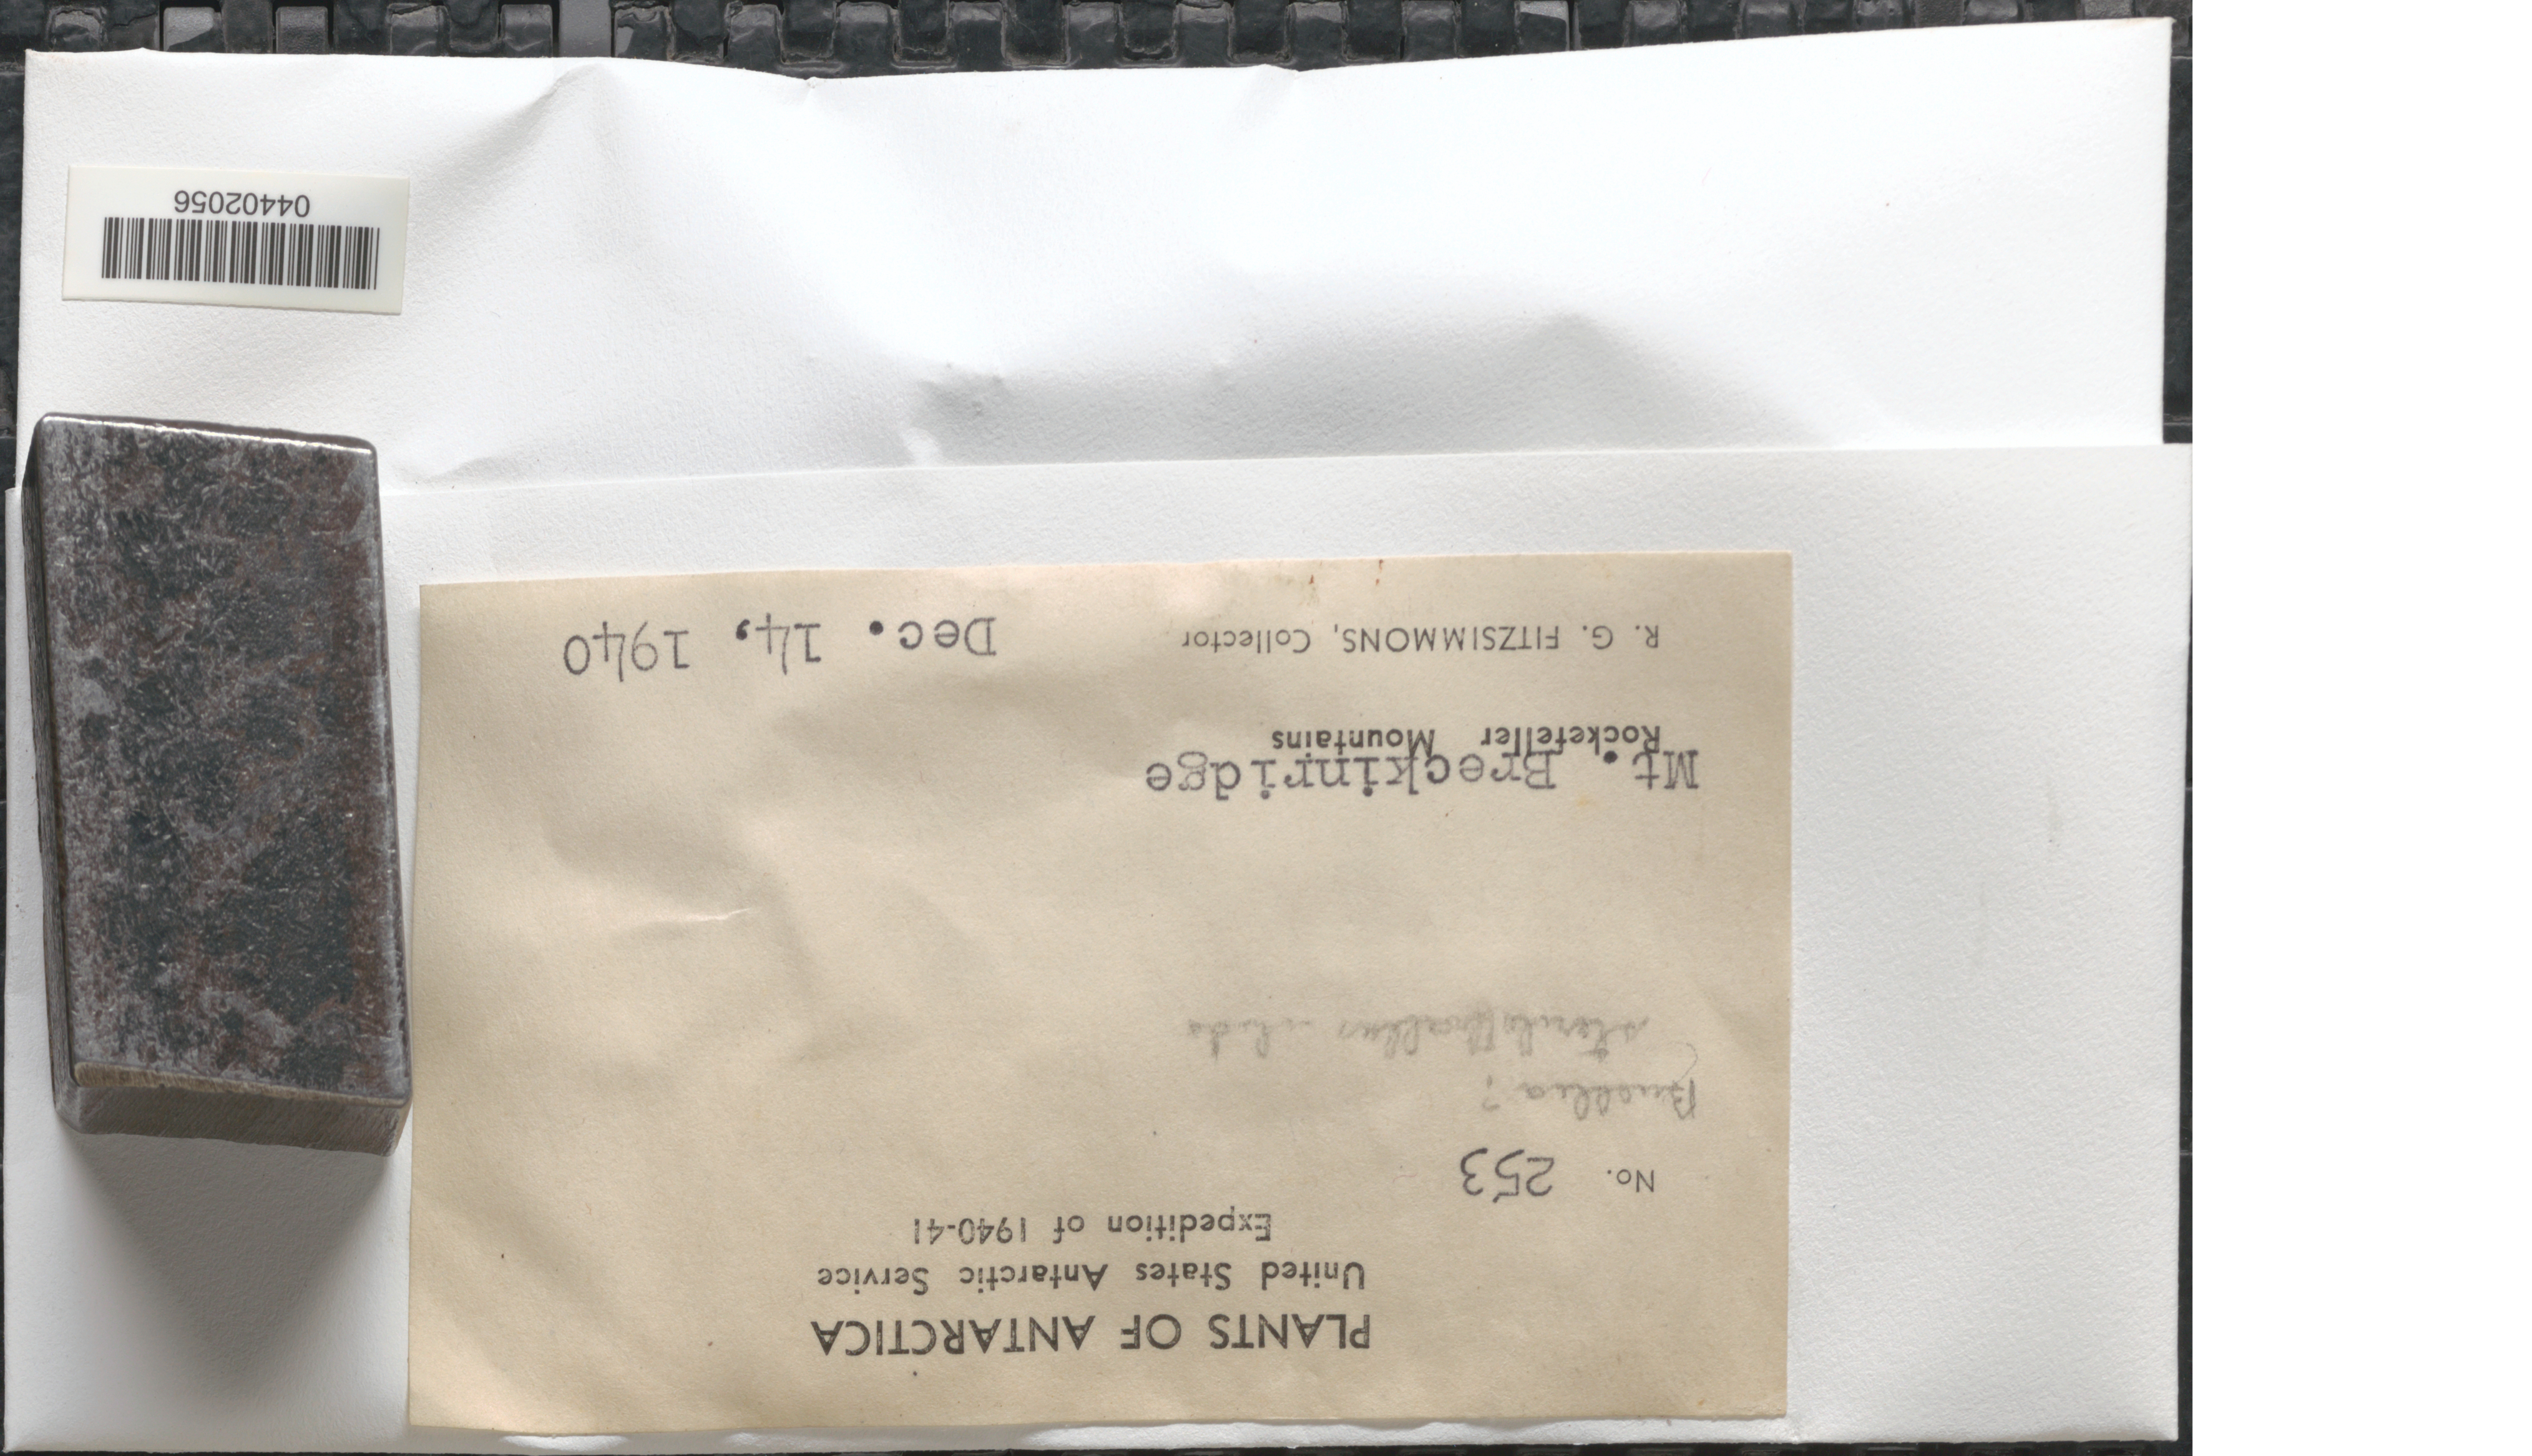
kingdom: Fungi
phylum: Ascomycota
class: Lecanoromycetes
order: Caliciales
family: Caliciaceae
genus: Buellia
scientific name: Buellia sp.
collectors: R. Fitzsimmons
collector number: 253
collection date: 1940-12-14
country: Antarctica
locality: United States Antarctic Service Expedition of 1940-41. Mt. Breckinridge. Rockefeller Mountains.